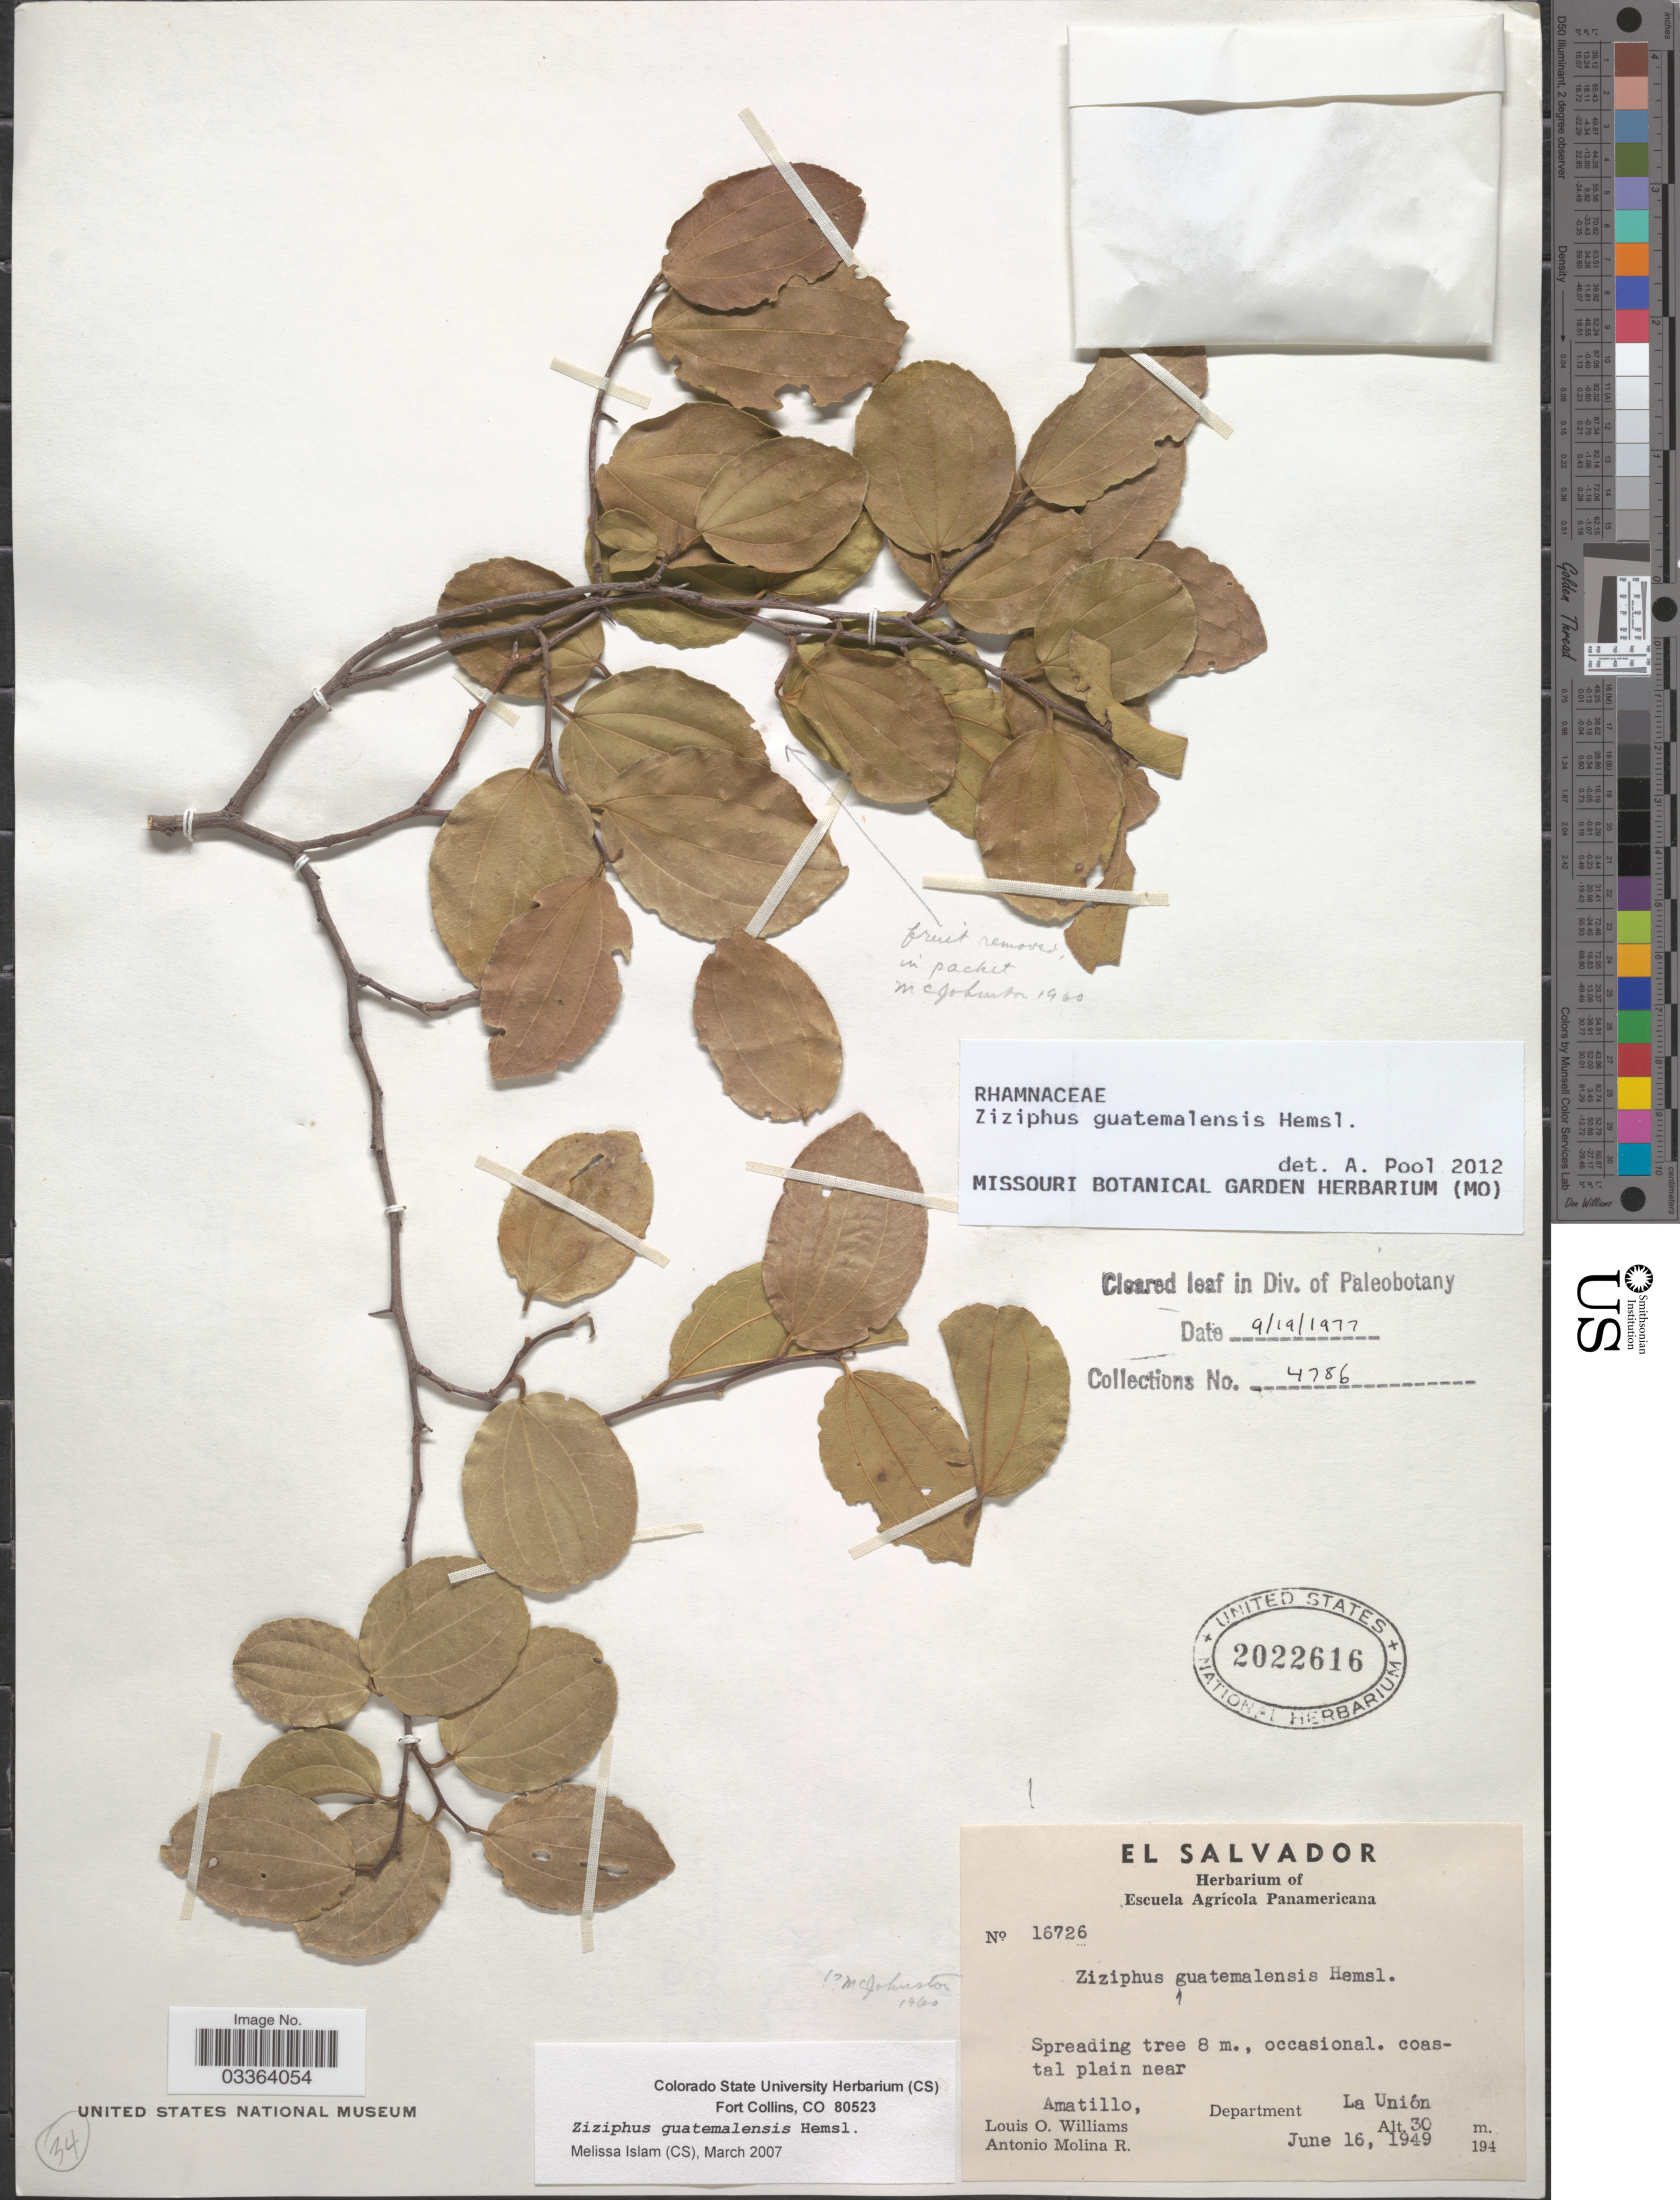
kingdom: Plantae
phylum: Tracheophyta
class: Magnoliopsida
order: Rosales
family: Rhamnaceae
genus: Sarcomphalus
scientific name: Sarcomphalus guatemalensis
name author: (Hemsl.) Hauenschild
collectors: L. O. Williams & A. Molina R.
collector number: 16726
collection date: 1949-06-16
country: El Salvador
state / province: La Union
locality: Coastal plain near Amatillo, Department La Unión.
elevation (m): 30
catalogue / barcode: US 2022616